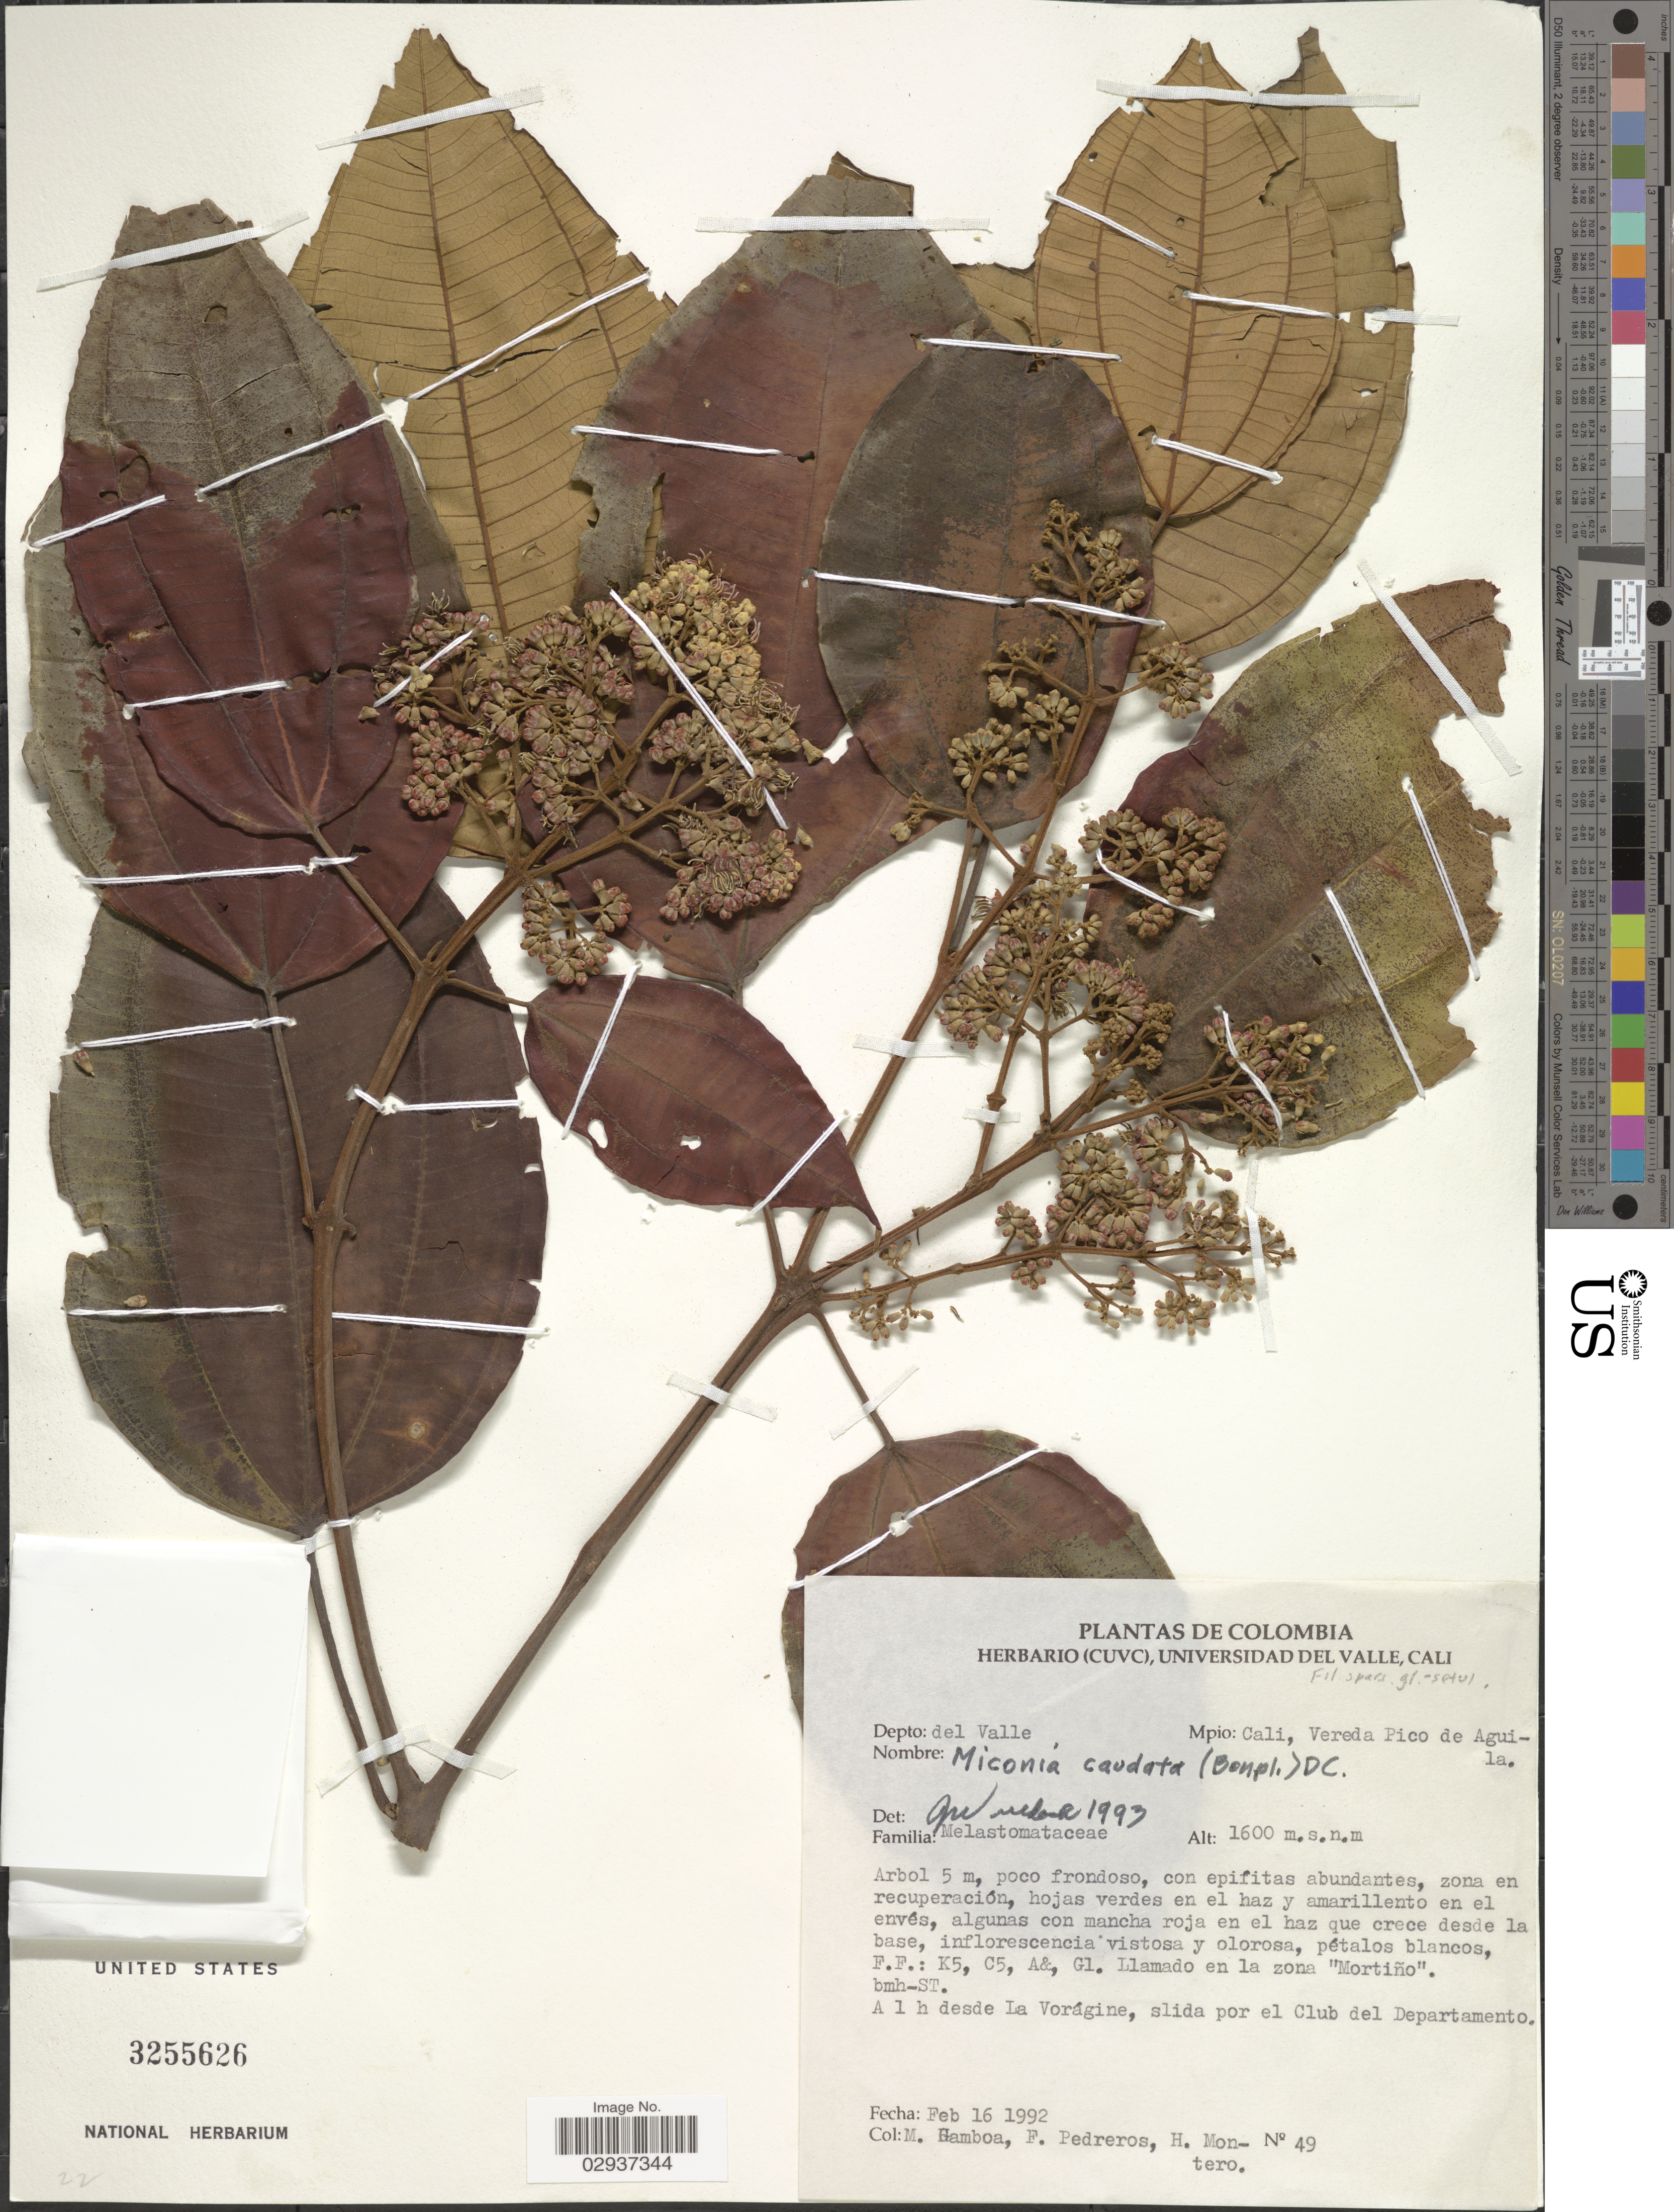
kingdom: Plantae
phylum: Tracheophyta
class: Magnoliopsida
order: Myrtales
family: Melastomataceae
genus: Miconia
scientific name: Miconia caudata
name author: (Bonpl.) DC.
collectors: M. Gamboa, F. Pedreros & H. Montero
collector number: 49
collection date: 1992-02-16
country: Colombia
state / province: Valle del Cauca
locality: Depto: del Valle. Mpio: Cali, Vereda Pico de Aguila. A 1 h desde La Vorgágine, slida por el Club del Departamento.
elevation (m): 1600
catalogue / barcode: US 3255626